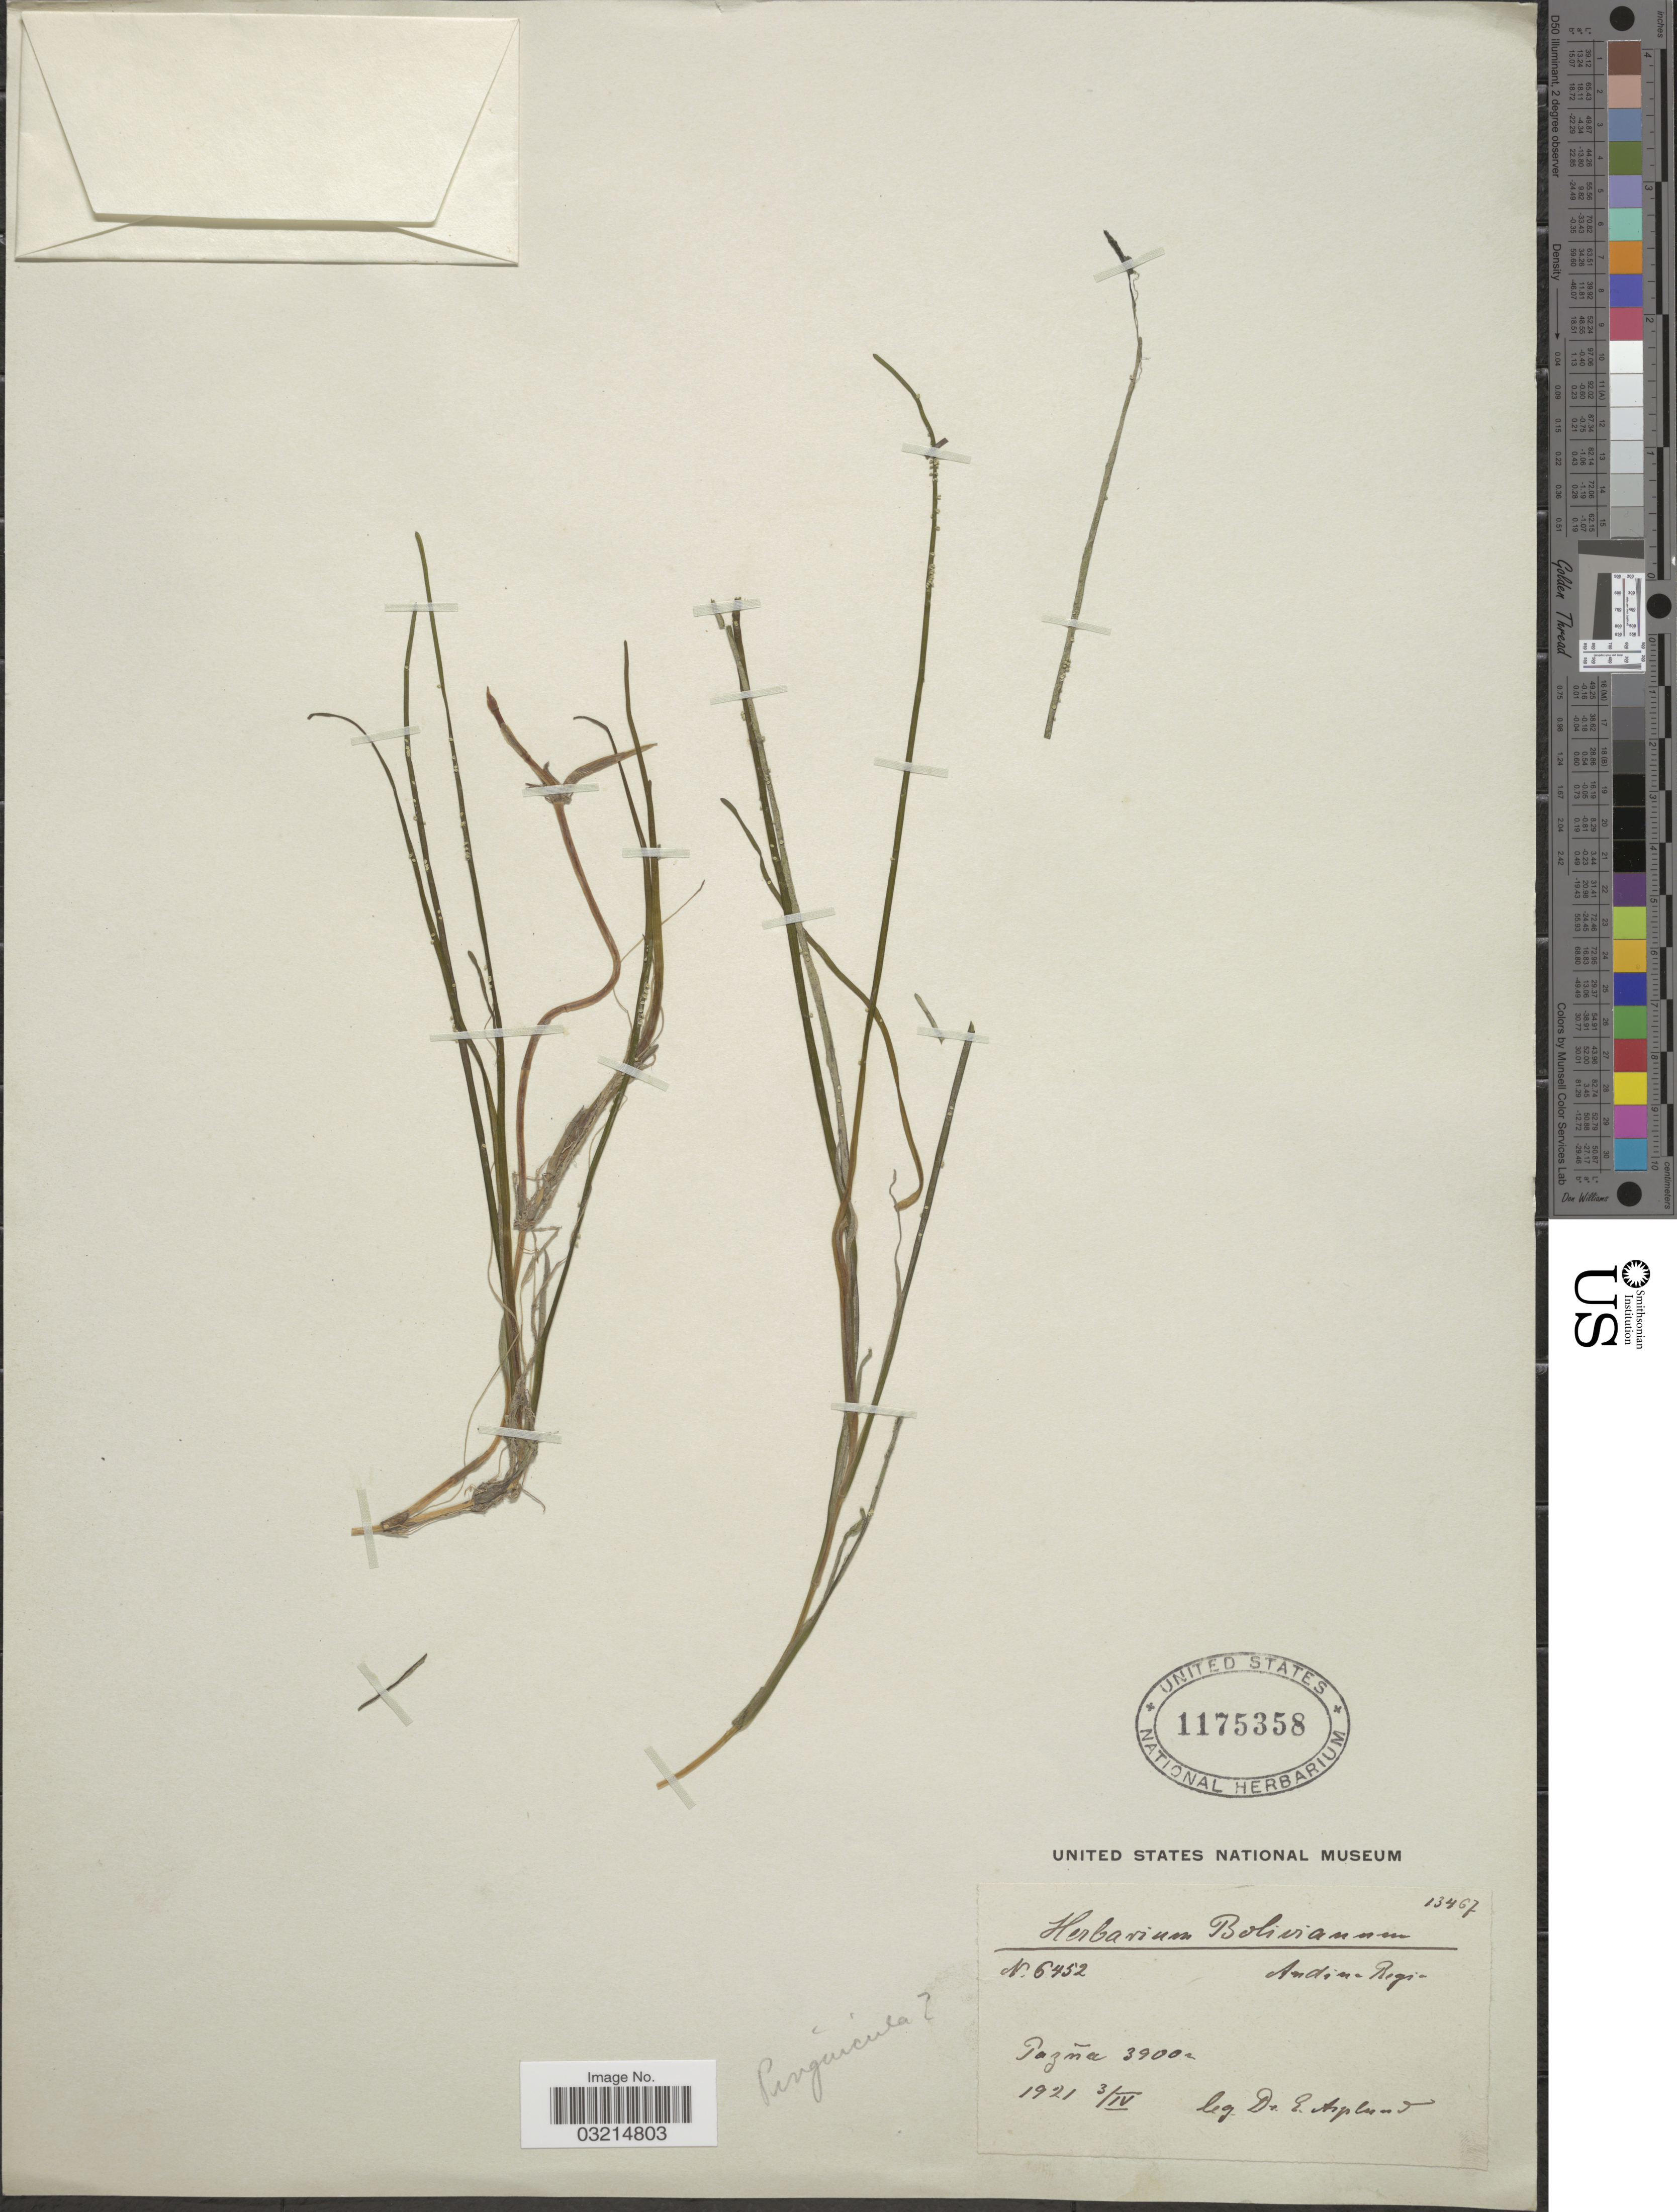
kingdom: Plantae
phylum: Tracheophyta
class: Magnoliopsida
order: Lamiales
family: Lentibulariaceae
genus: Pinguicula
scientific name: Pinguicula sp.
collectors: E. Asplund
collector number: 6452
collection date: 1921-04-03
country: Bolivia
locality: Andine Region. Pazña.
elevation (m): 3900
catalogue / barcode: US 1175358